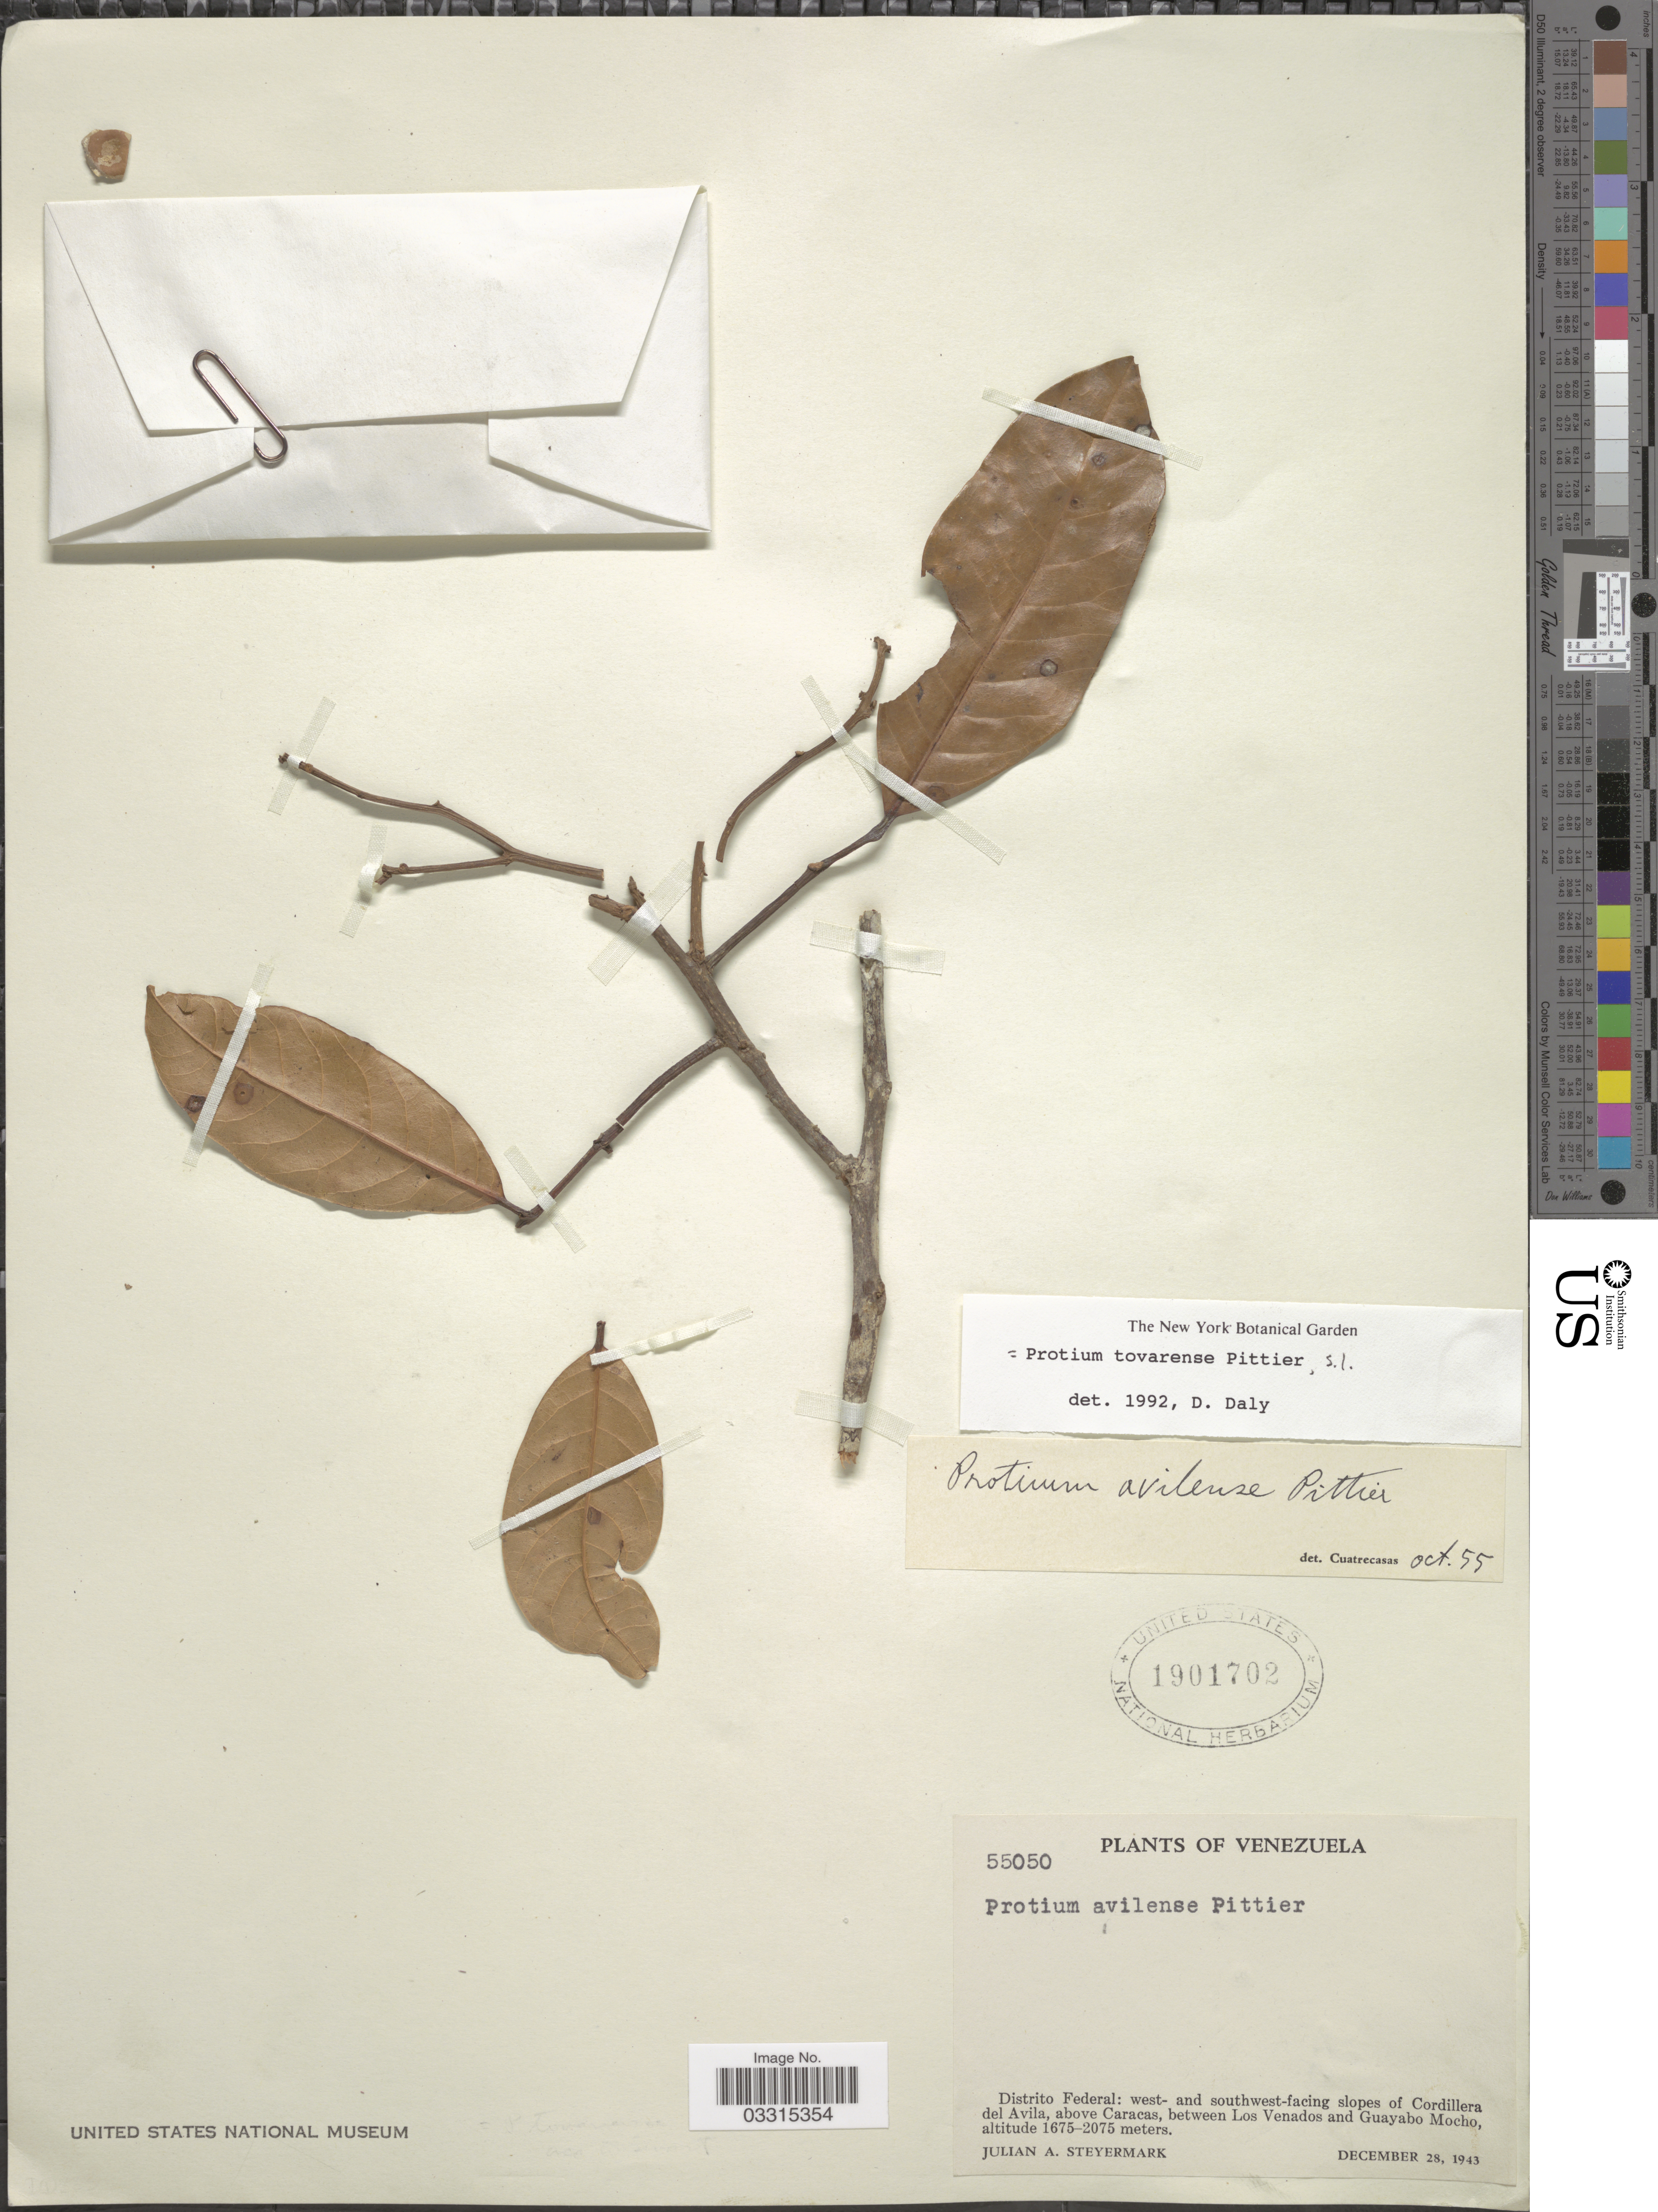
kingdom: Plantae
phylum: Tracheophyta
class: Magnoliopsida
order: Sapindales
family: Burseraceae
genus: Protium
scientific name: Protium tovarense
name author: Pittier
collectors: J. Steyermark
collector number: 55050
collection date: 1943-12-28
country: Venezuela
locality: Distrito Federal: west- and southwest-facing slopes of Cordillera del Avila, above Caracas, between Los Venados and Guayabo Mocho.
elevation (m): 1675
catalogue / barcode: US 1901702